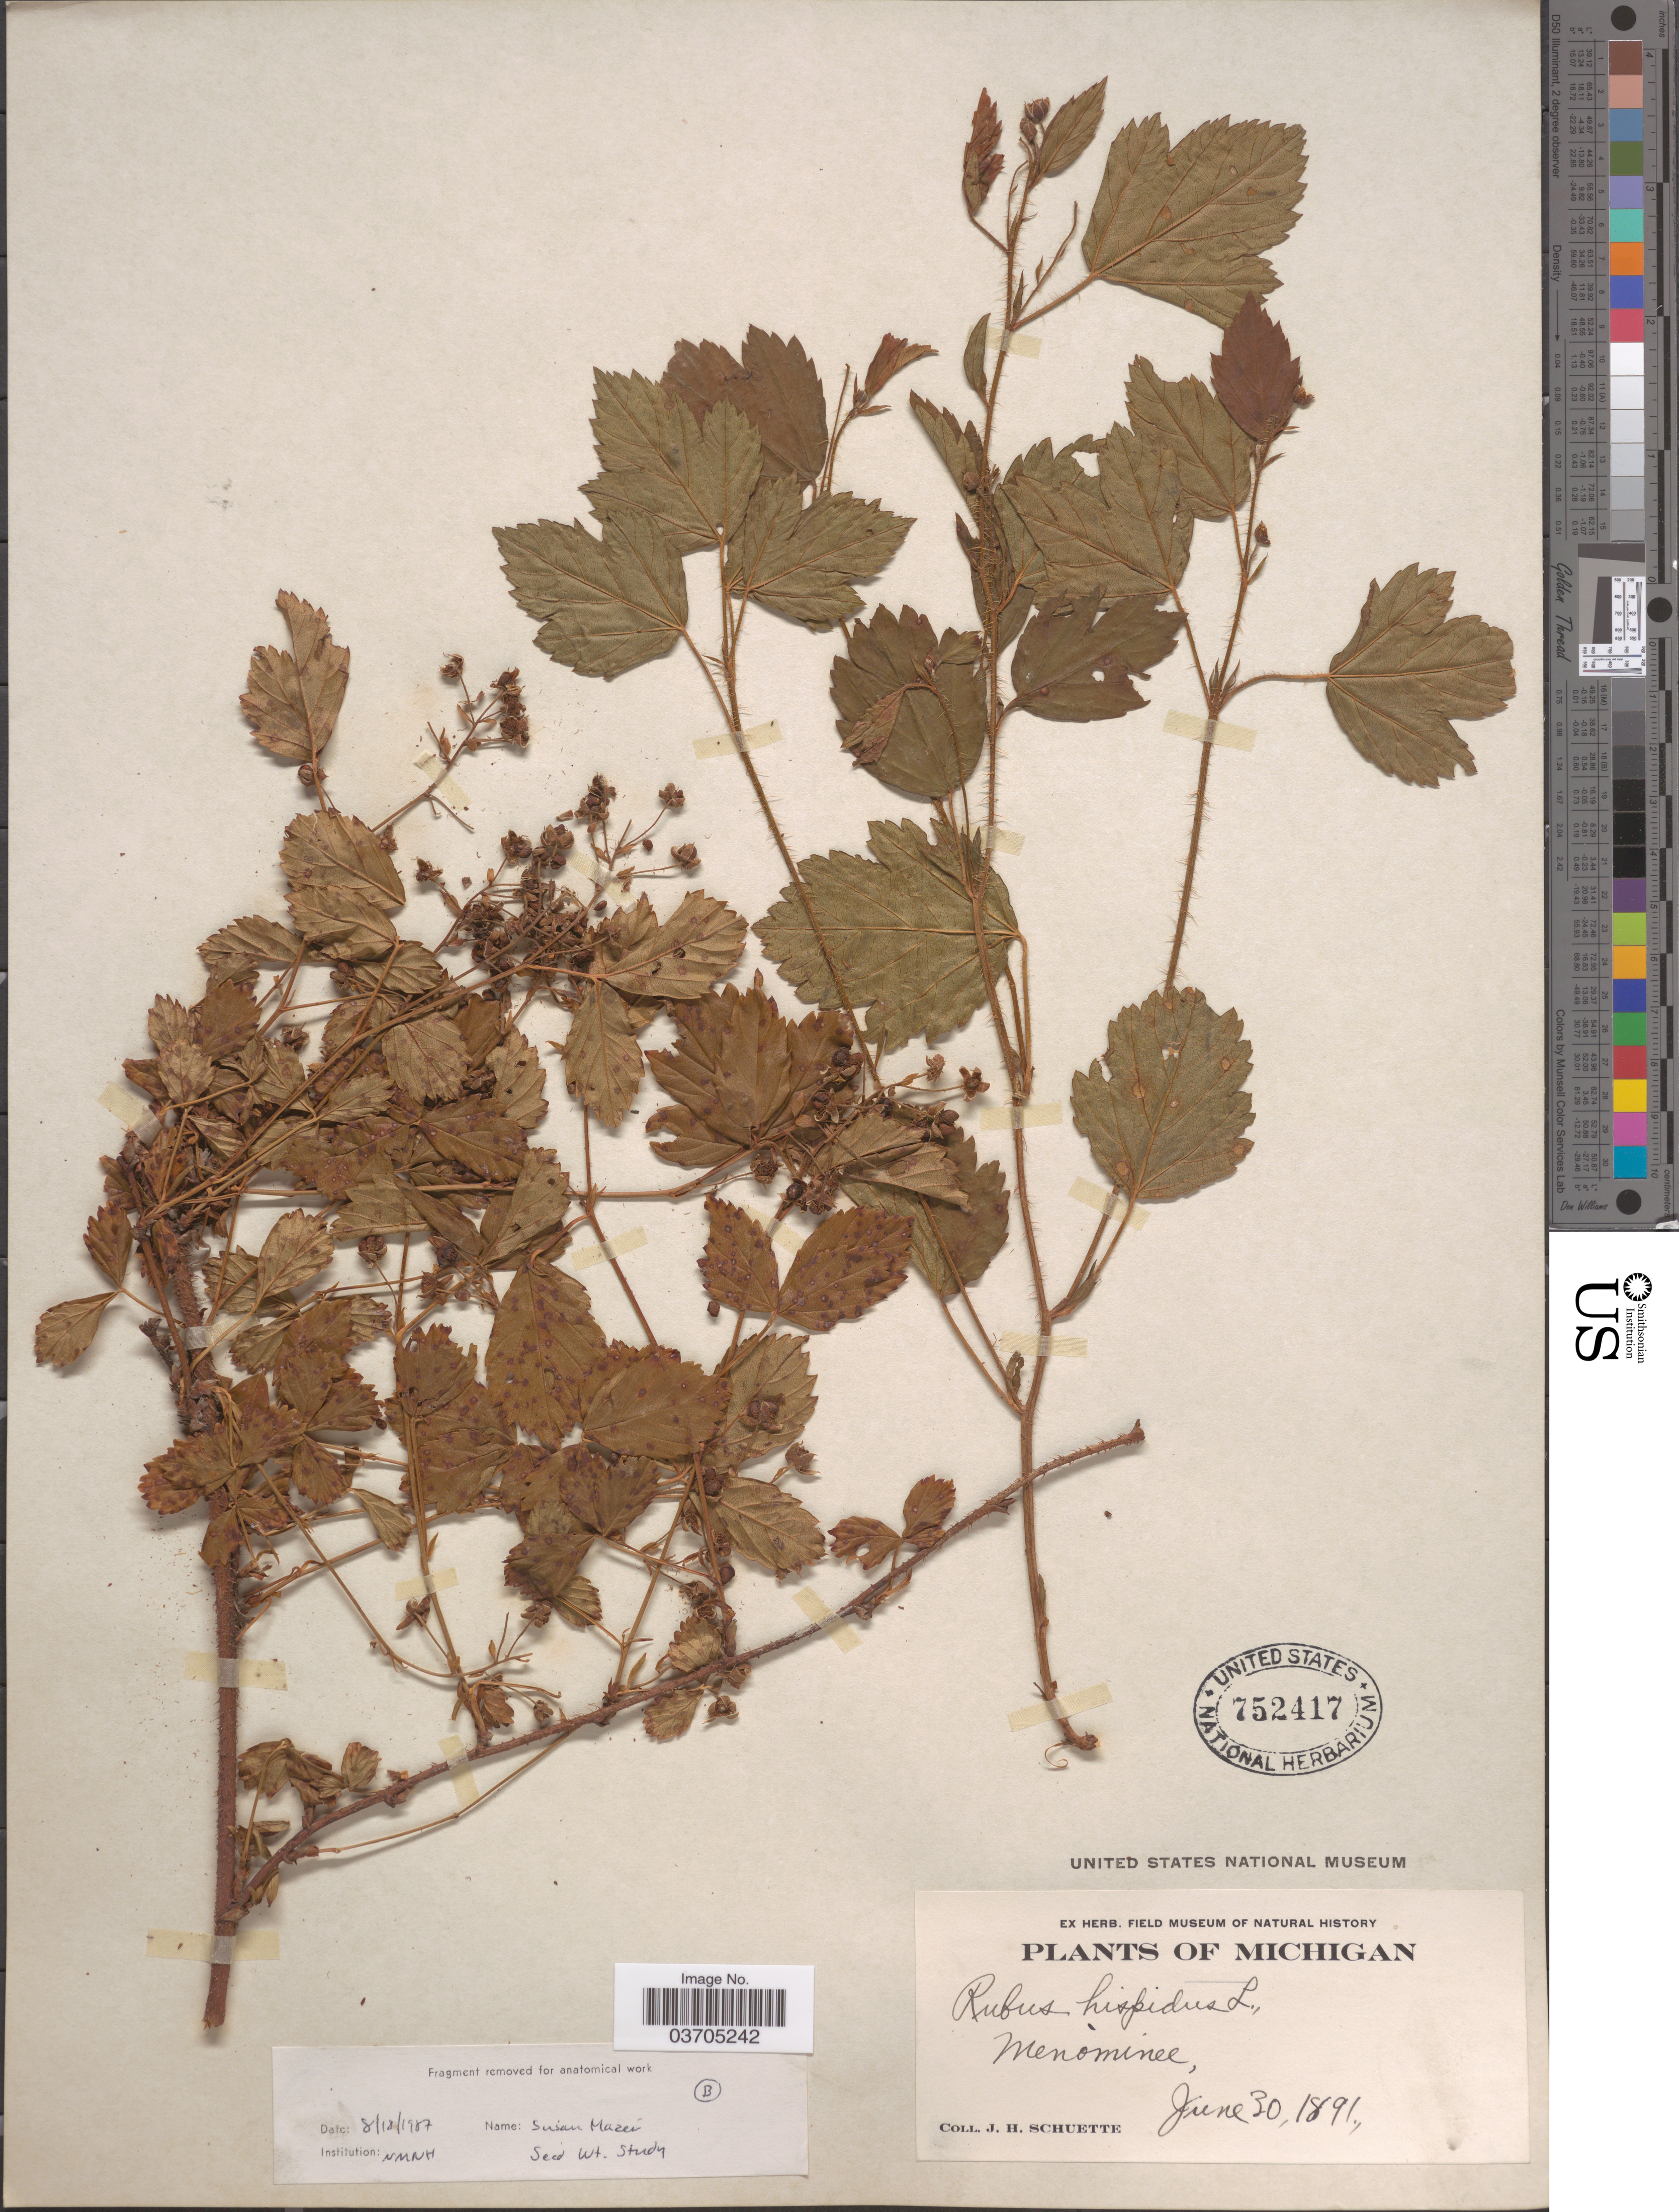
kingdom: Plantae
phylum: Tracheophyta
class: Magnoliopsida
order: Rosales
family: Rosaceae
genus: Rubus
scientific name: Rubus hispidus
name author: L.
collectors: J. H. Schuette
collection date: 1891-06-30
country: United States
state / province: Michigan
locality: Menominee.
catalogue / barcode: US 752417